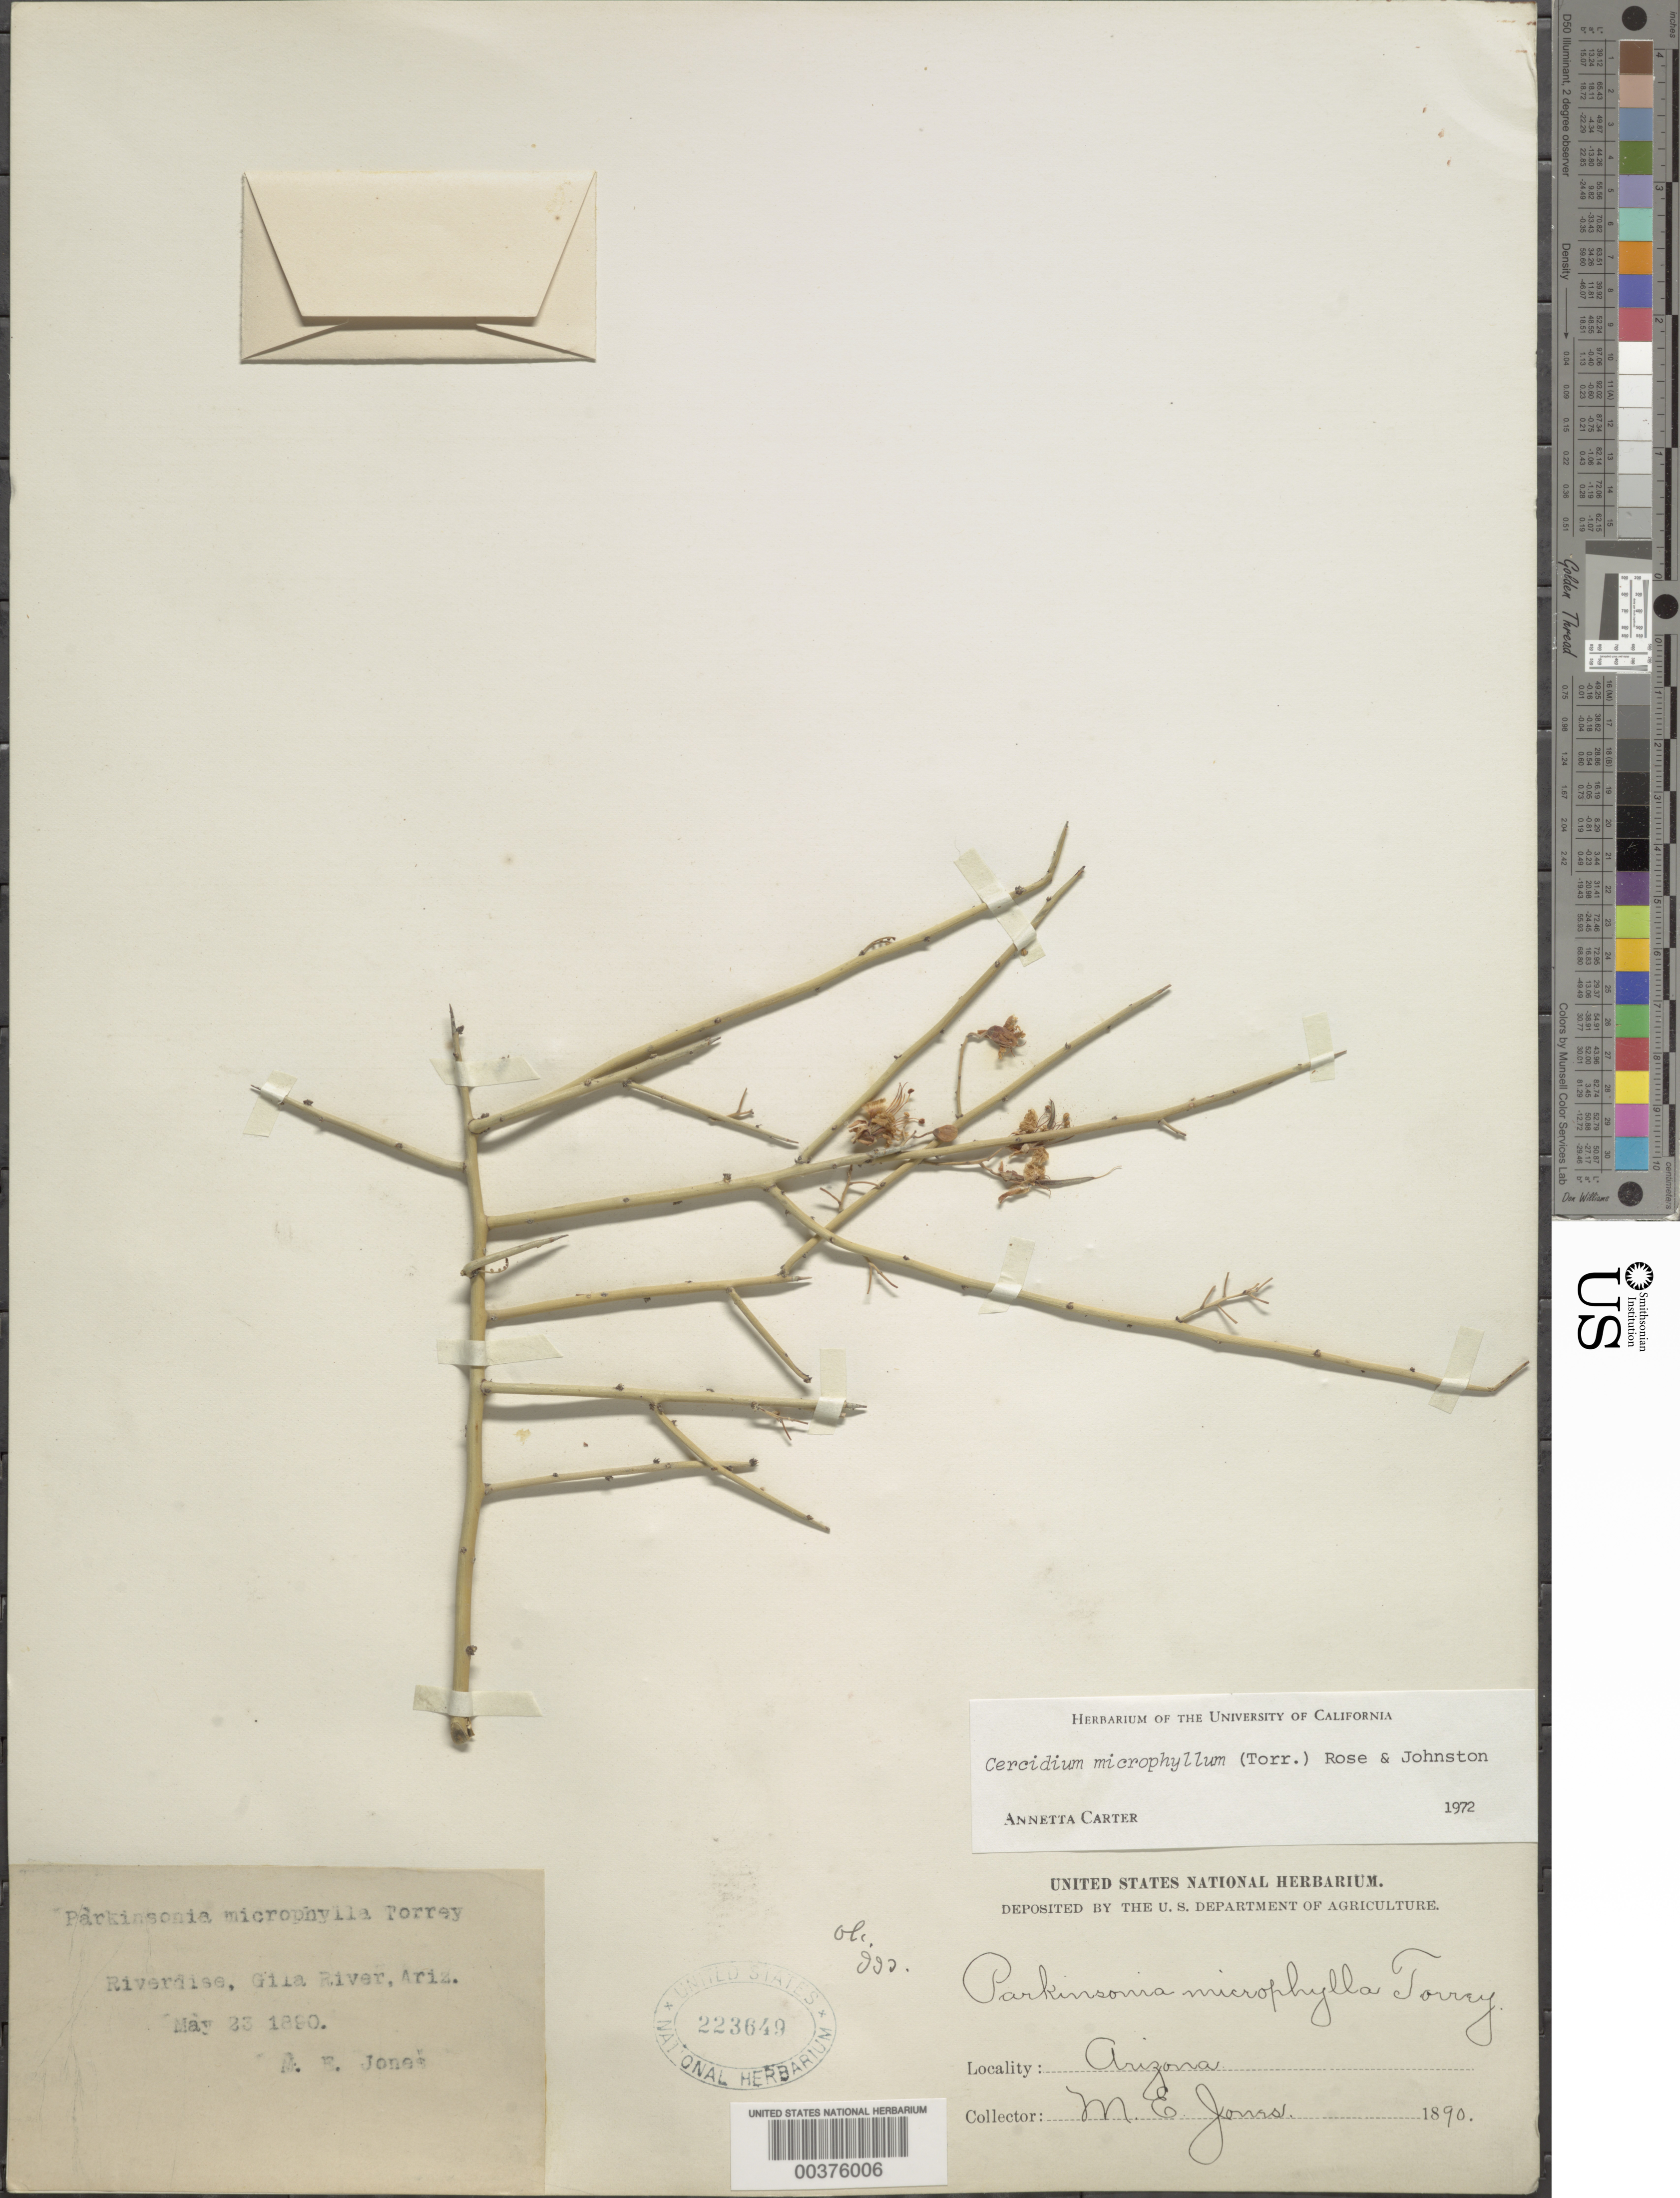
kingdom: Plantae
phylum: Tracheophyta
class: Magnoliopsida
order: Fabales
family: Fabaceae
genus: Parkinsonia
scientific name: Parkinsonia microphylla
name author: Torr.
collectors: M. E. Jones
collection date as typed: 23 May 1890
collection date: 1890-05-23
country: United States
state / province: Arizona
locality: Gila river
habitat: Riverside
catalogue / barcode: US 223649